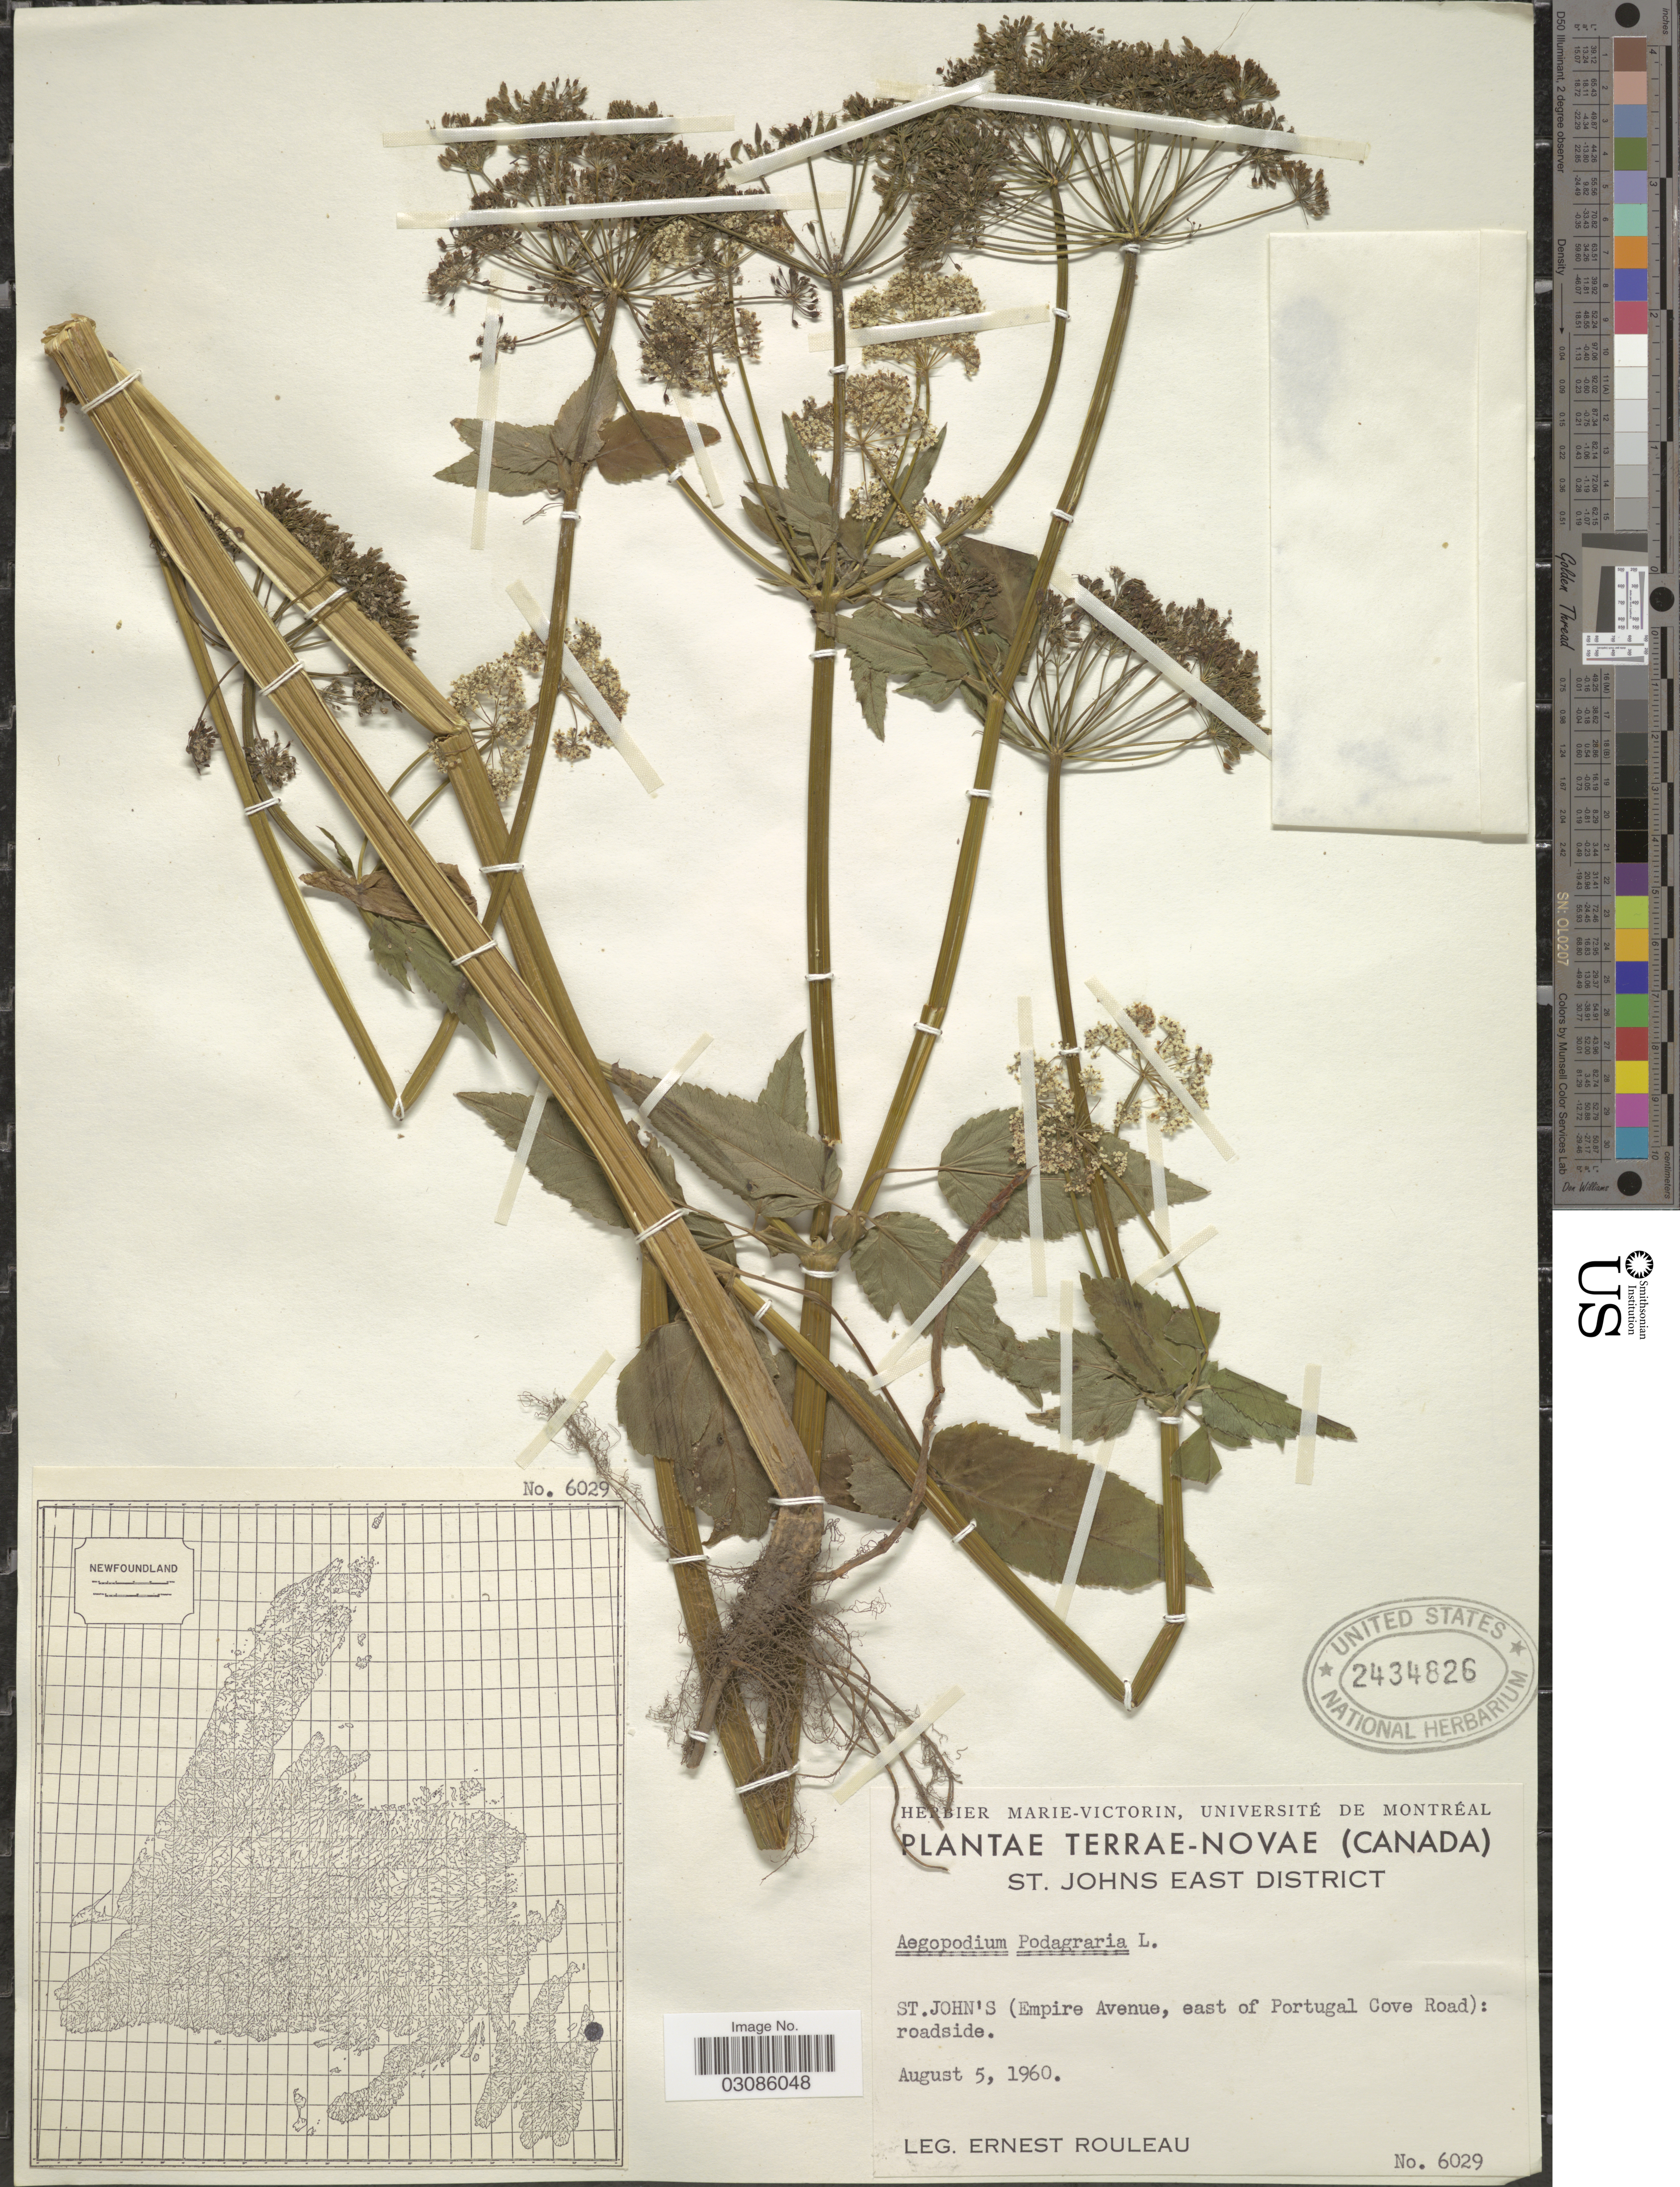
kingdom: Plantae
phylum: Tracheophyta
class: Magnoliopsida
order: Apiales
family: Apiaceae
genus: Aegopodium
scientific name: Aegopodium podagraria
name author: L.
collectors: E. Rouleau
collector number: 6029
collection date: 1960-08-05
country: Canada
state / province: Newfoundland and Labrador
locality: Terrae-Novae, St. Johns East District, St. John's (Empire Avenue, east of Portugal Cove Road): roadside.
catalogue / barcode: US 2434826